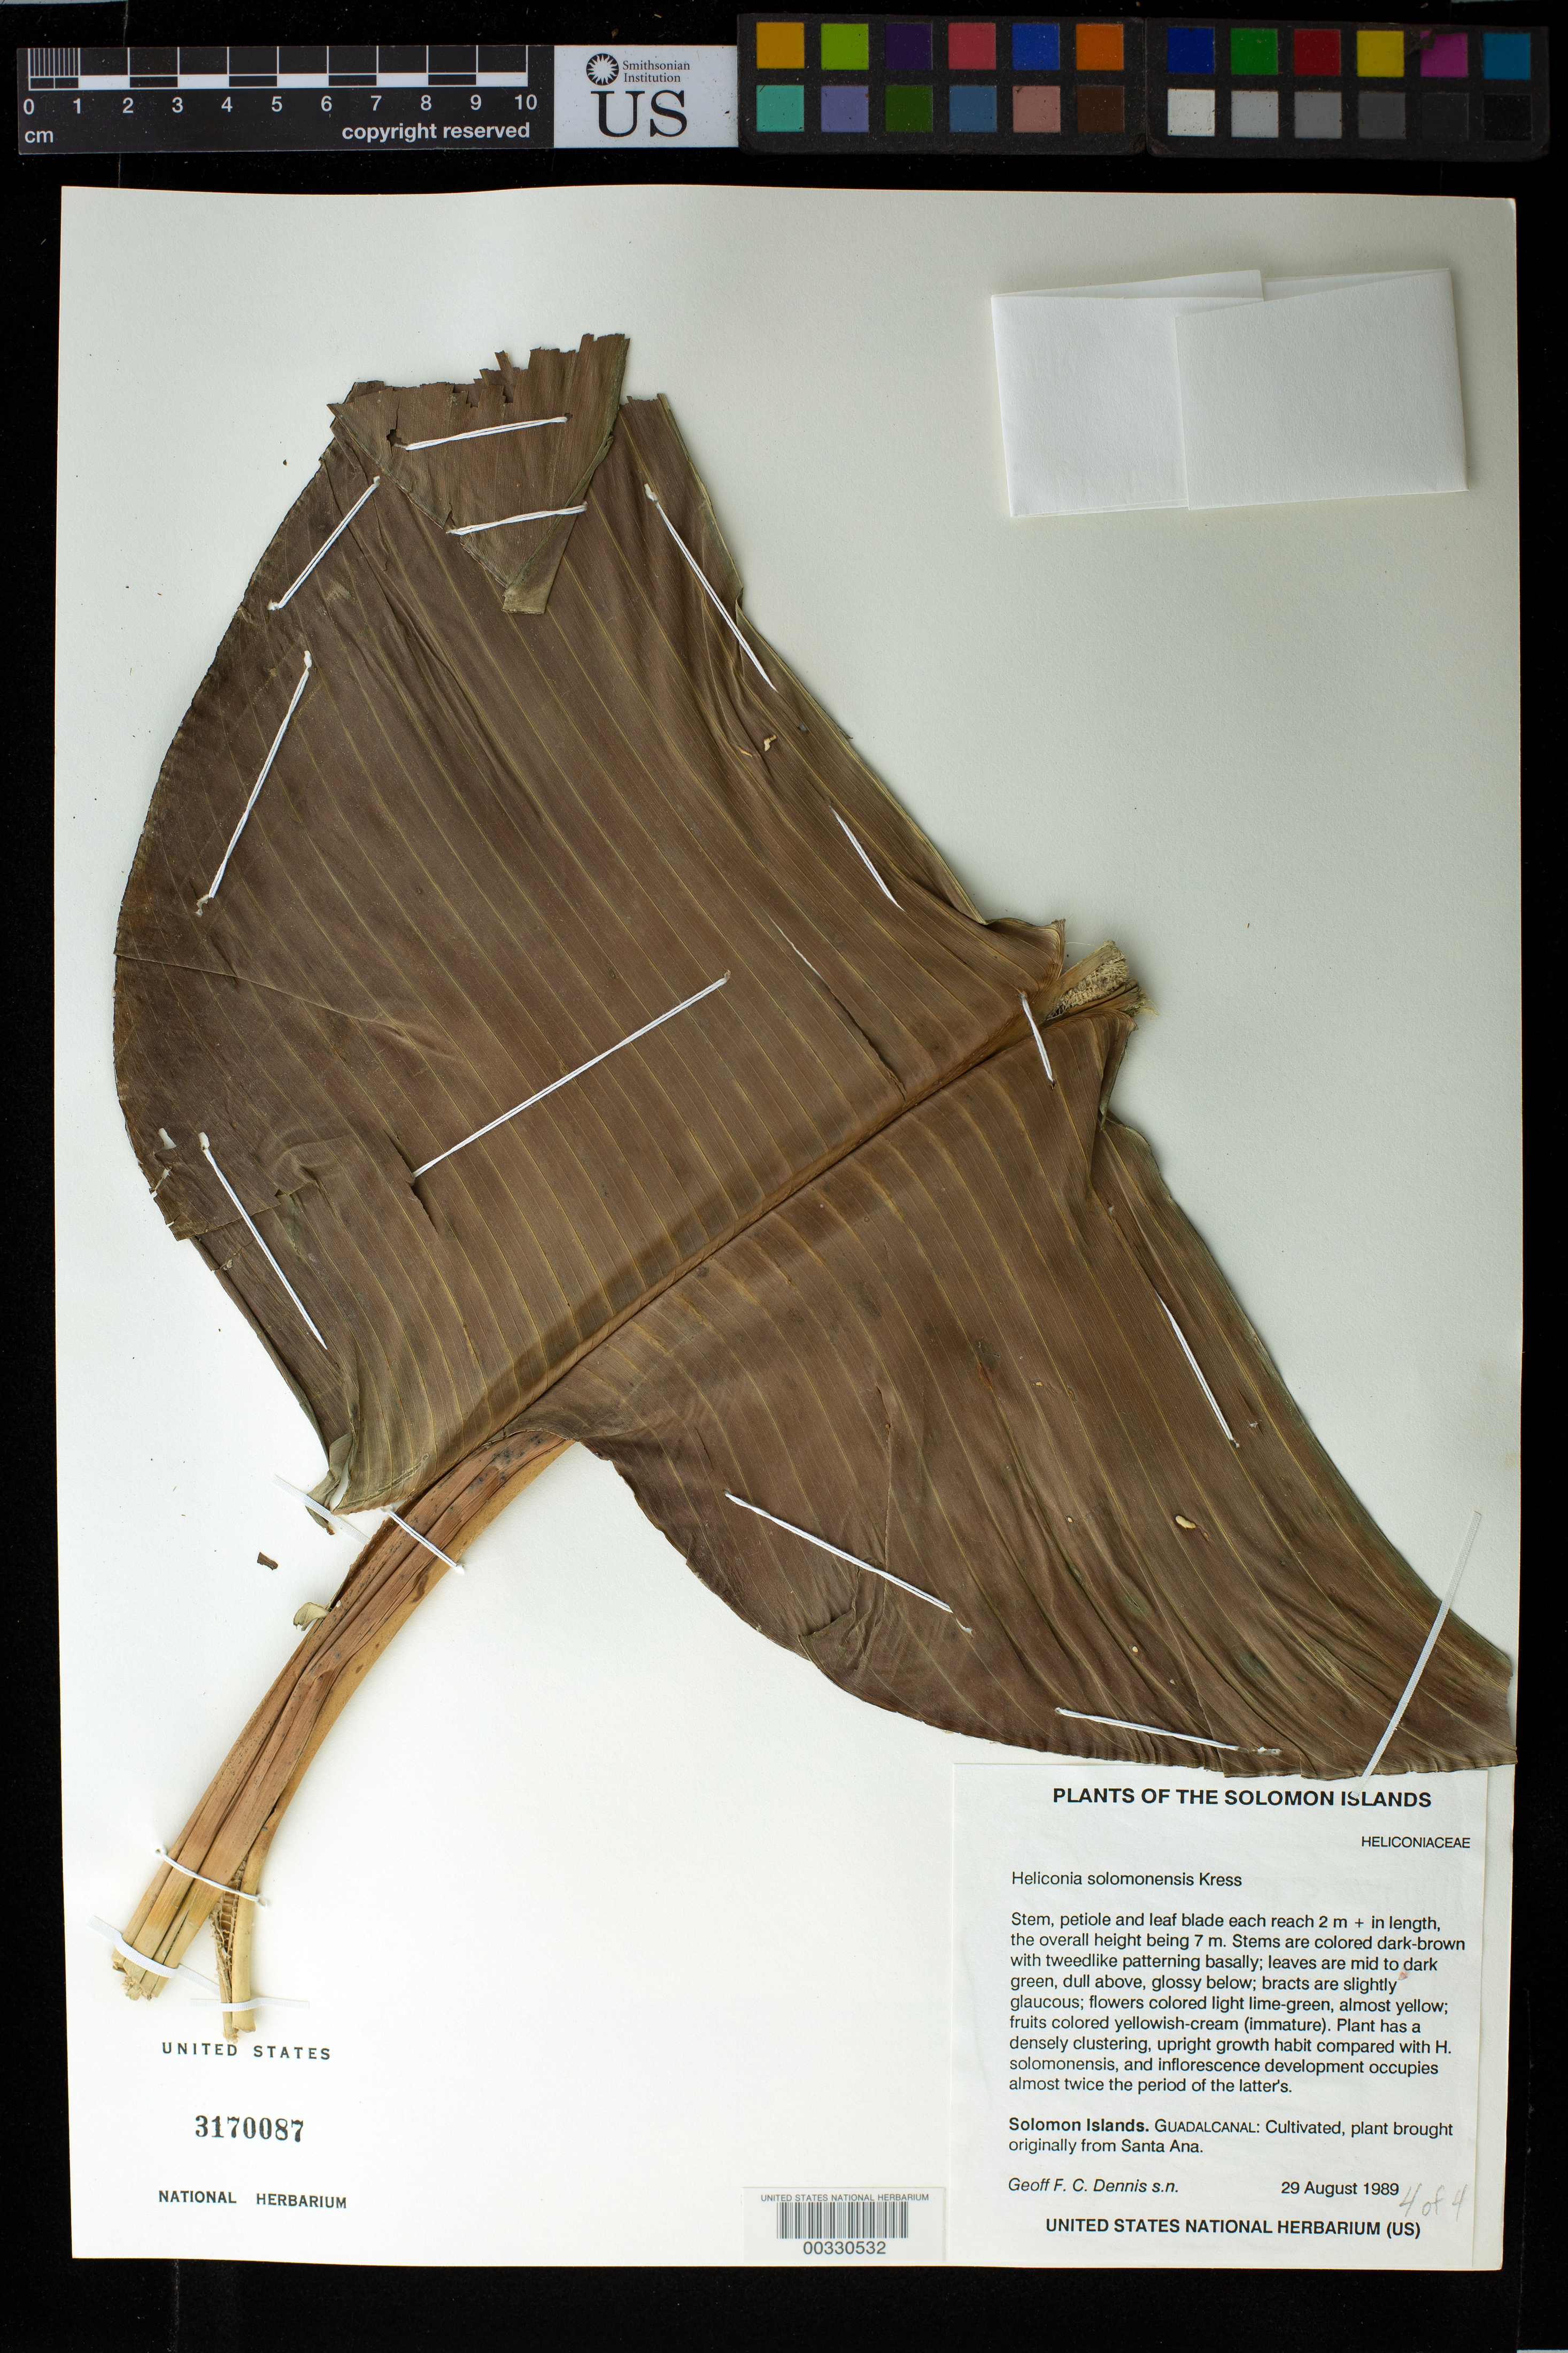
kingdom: Plantae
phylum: Tracheophyta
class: Liliopsida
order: Zingiberales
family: Heliconiaceae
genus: Heliconia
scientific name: Heliconia solomonensis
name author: W.J. Kress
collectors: G. Dennis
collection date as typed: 29 Aug 1989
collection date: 1989-08-29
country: Solomon Islands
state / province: Guadalcanal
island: Guadalcanal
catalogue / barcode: US 3170087